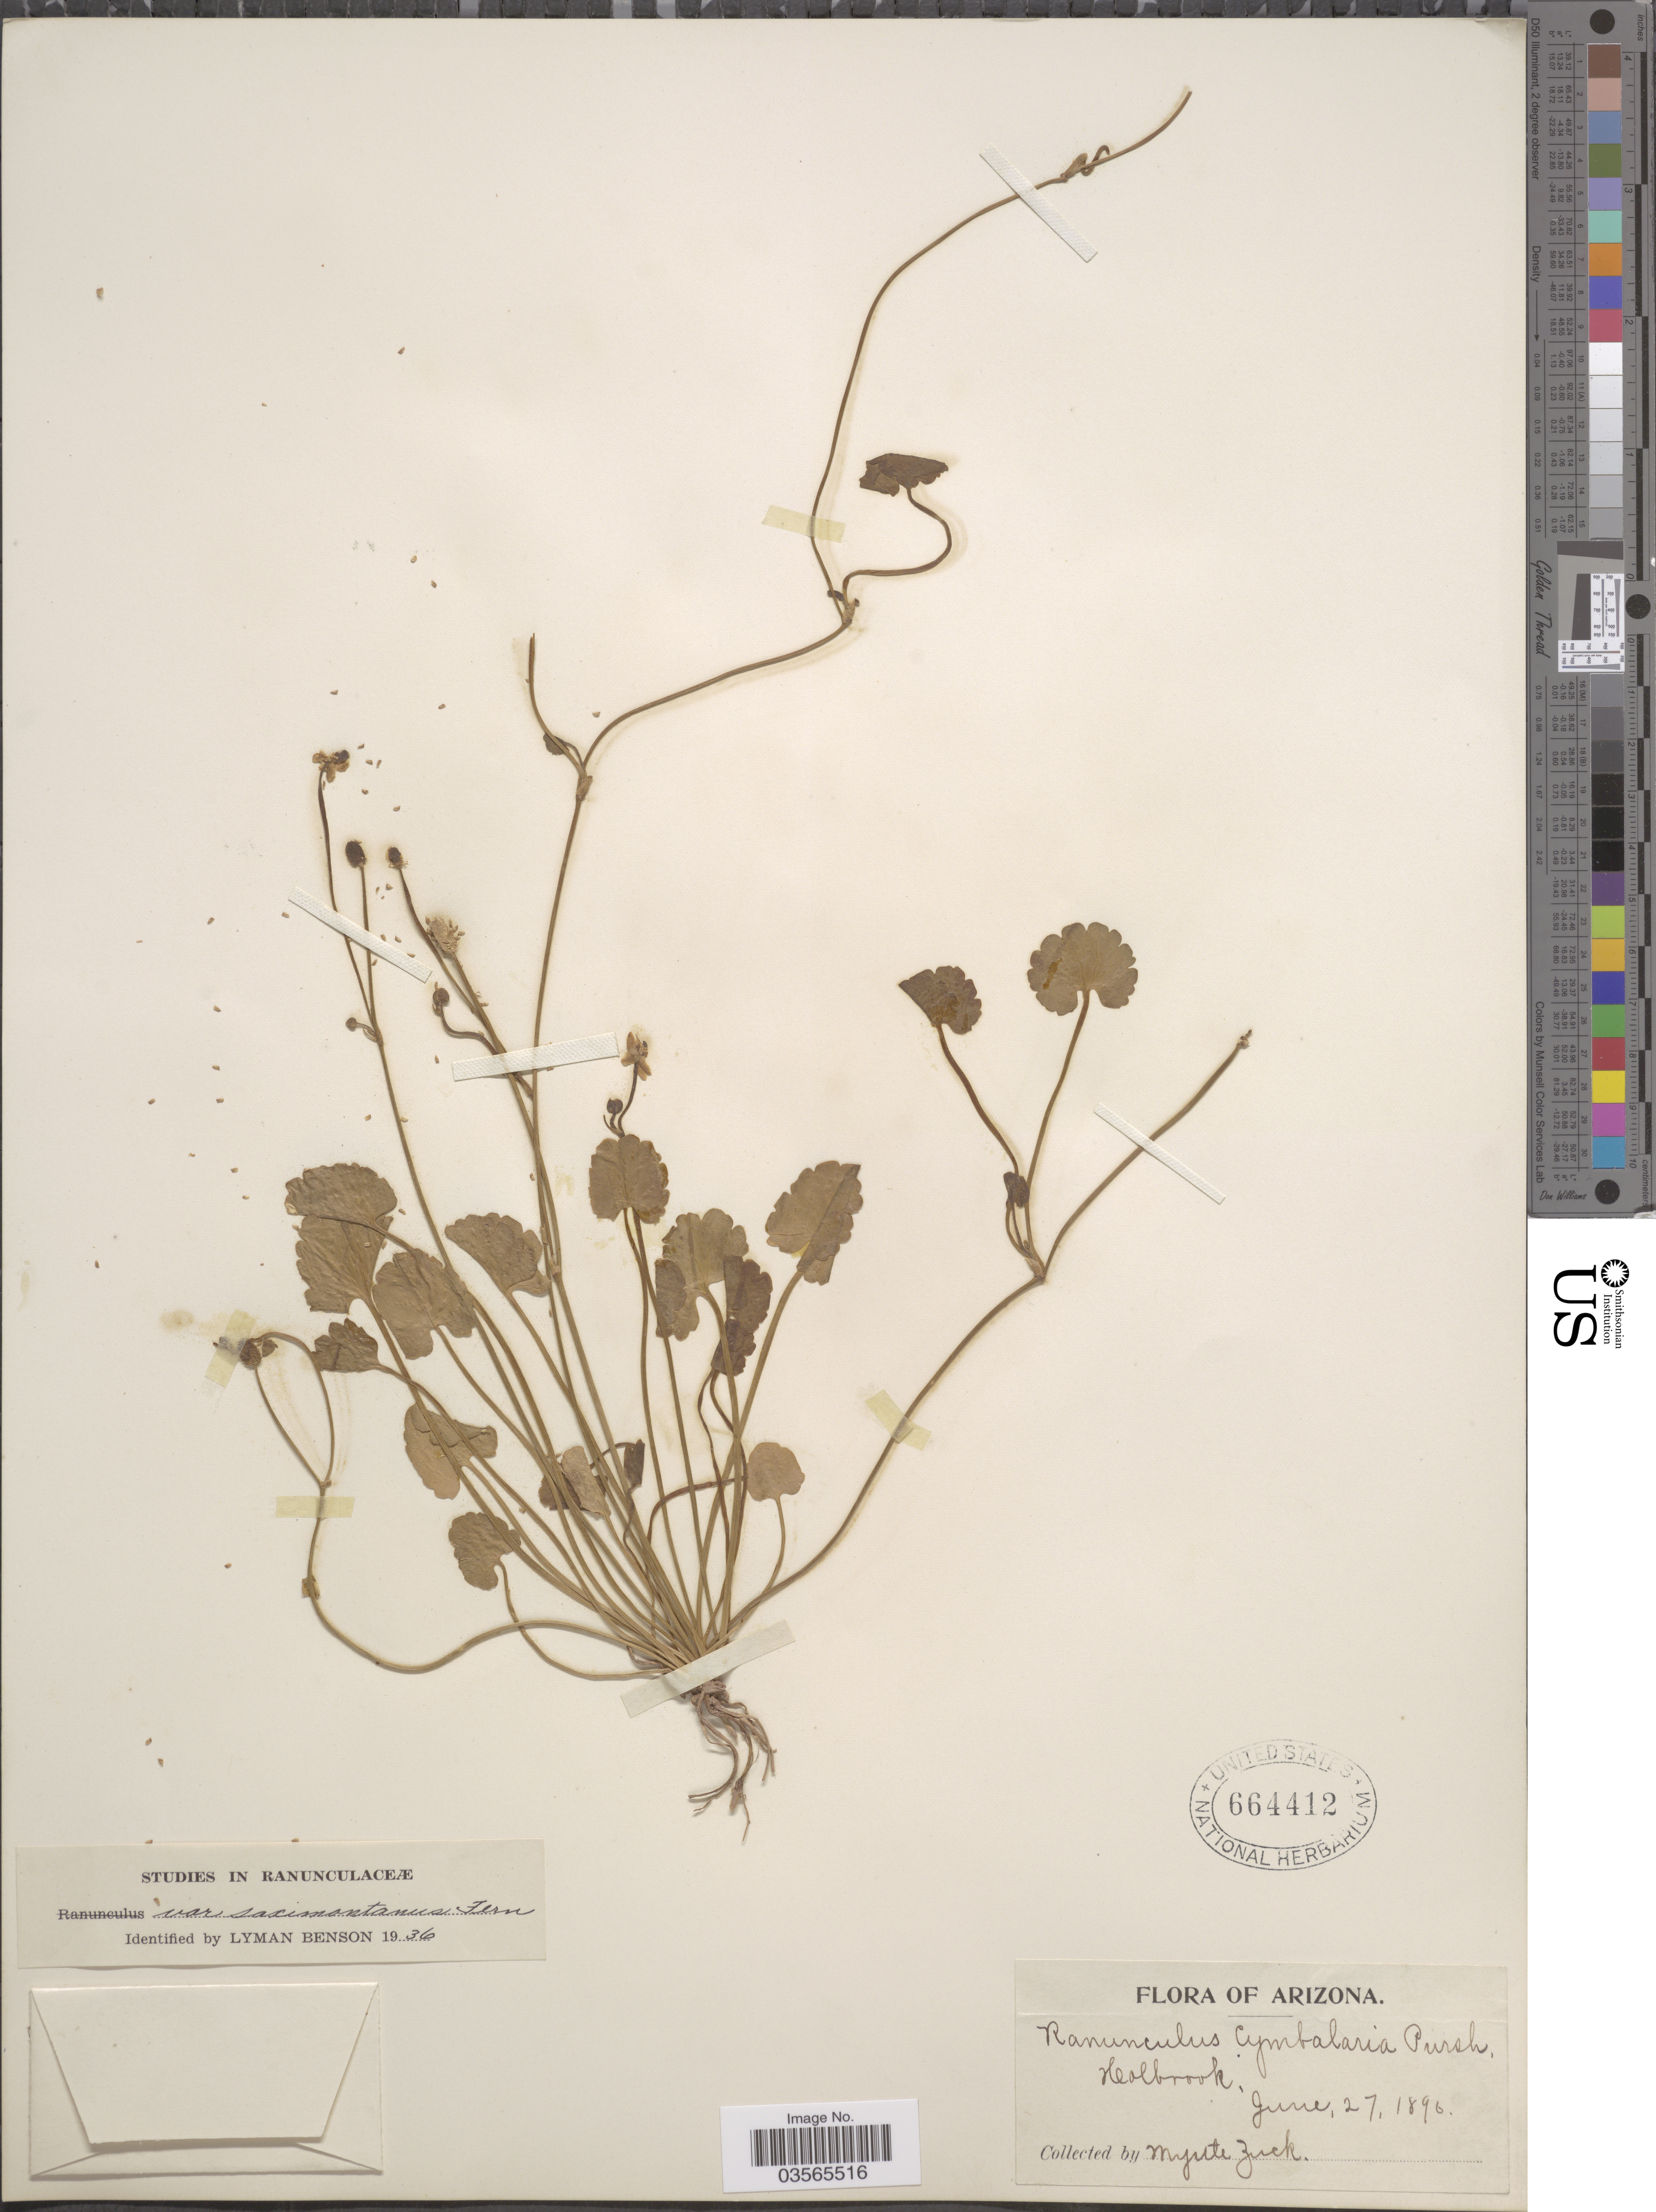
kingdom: Plantae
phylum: Tracheophyta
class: Magnoliopsida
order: Ranunculales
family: Ranunculaceae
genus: Halerpestes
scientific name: Halerpestes cymbalaria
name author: (Pursh) Greene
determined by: Strong, M. T., (US), Smithsonian Institution - National Museum of Natural History (UNITED STATES)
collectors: M. Zuck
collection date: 1896-06-27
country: United States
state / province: Arizona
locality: Holbrook.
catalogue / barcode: US 664412